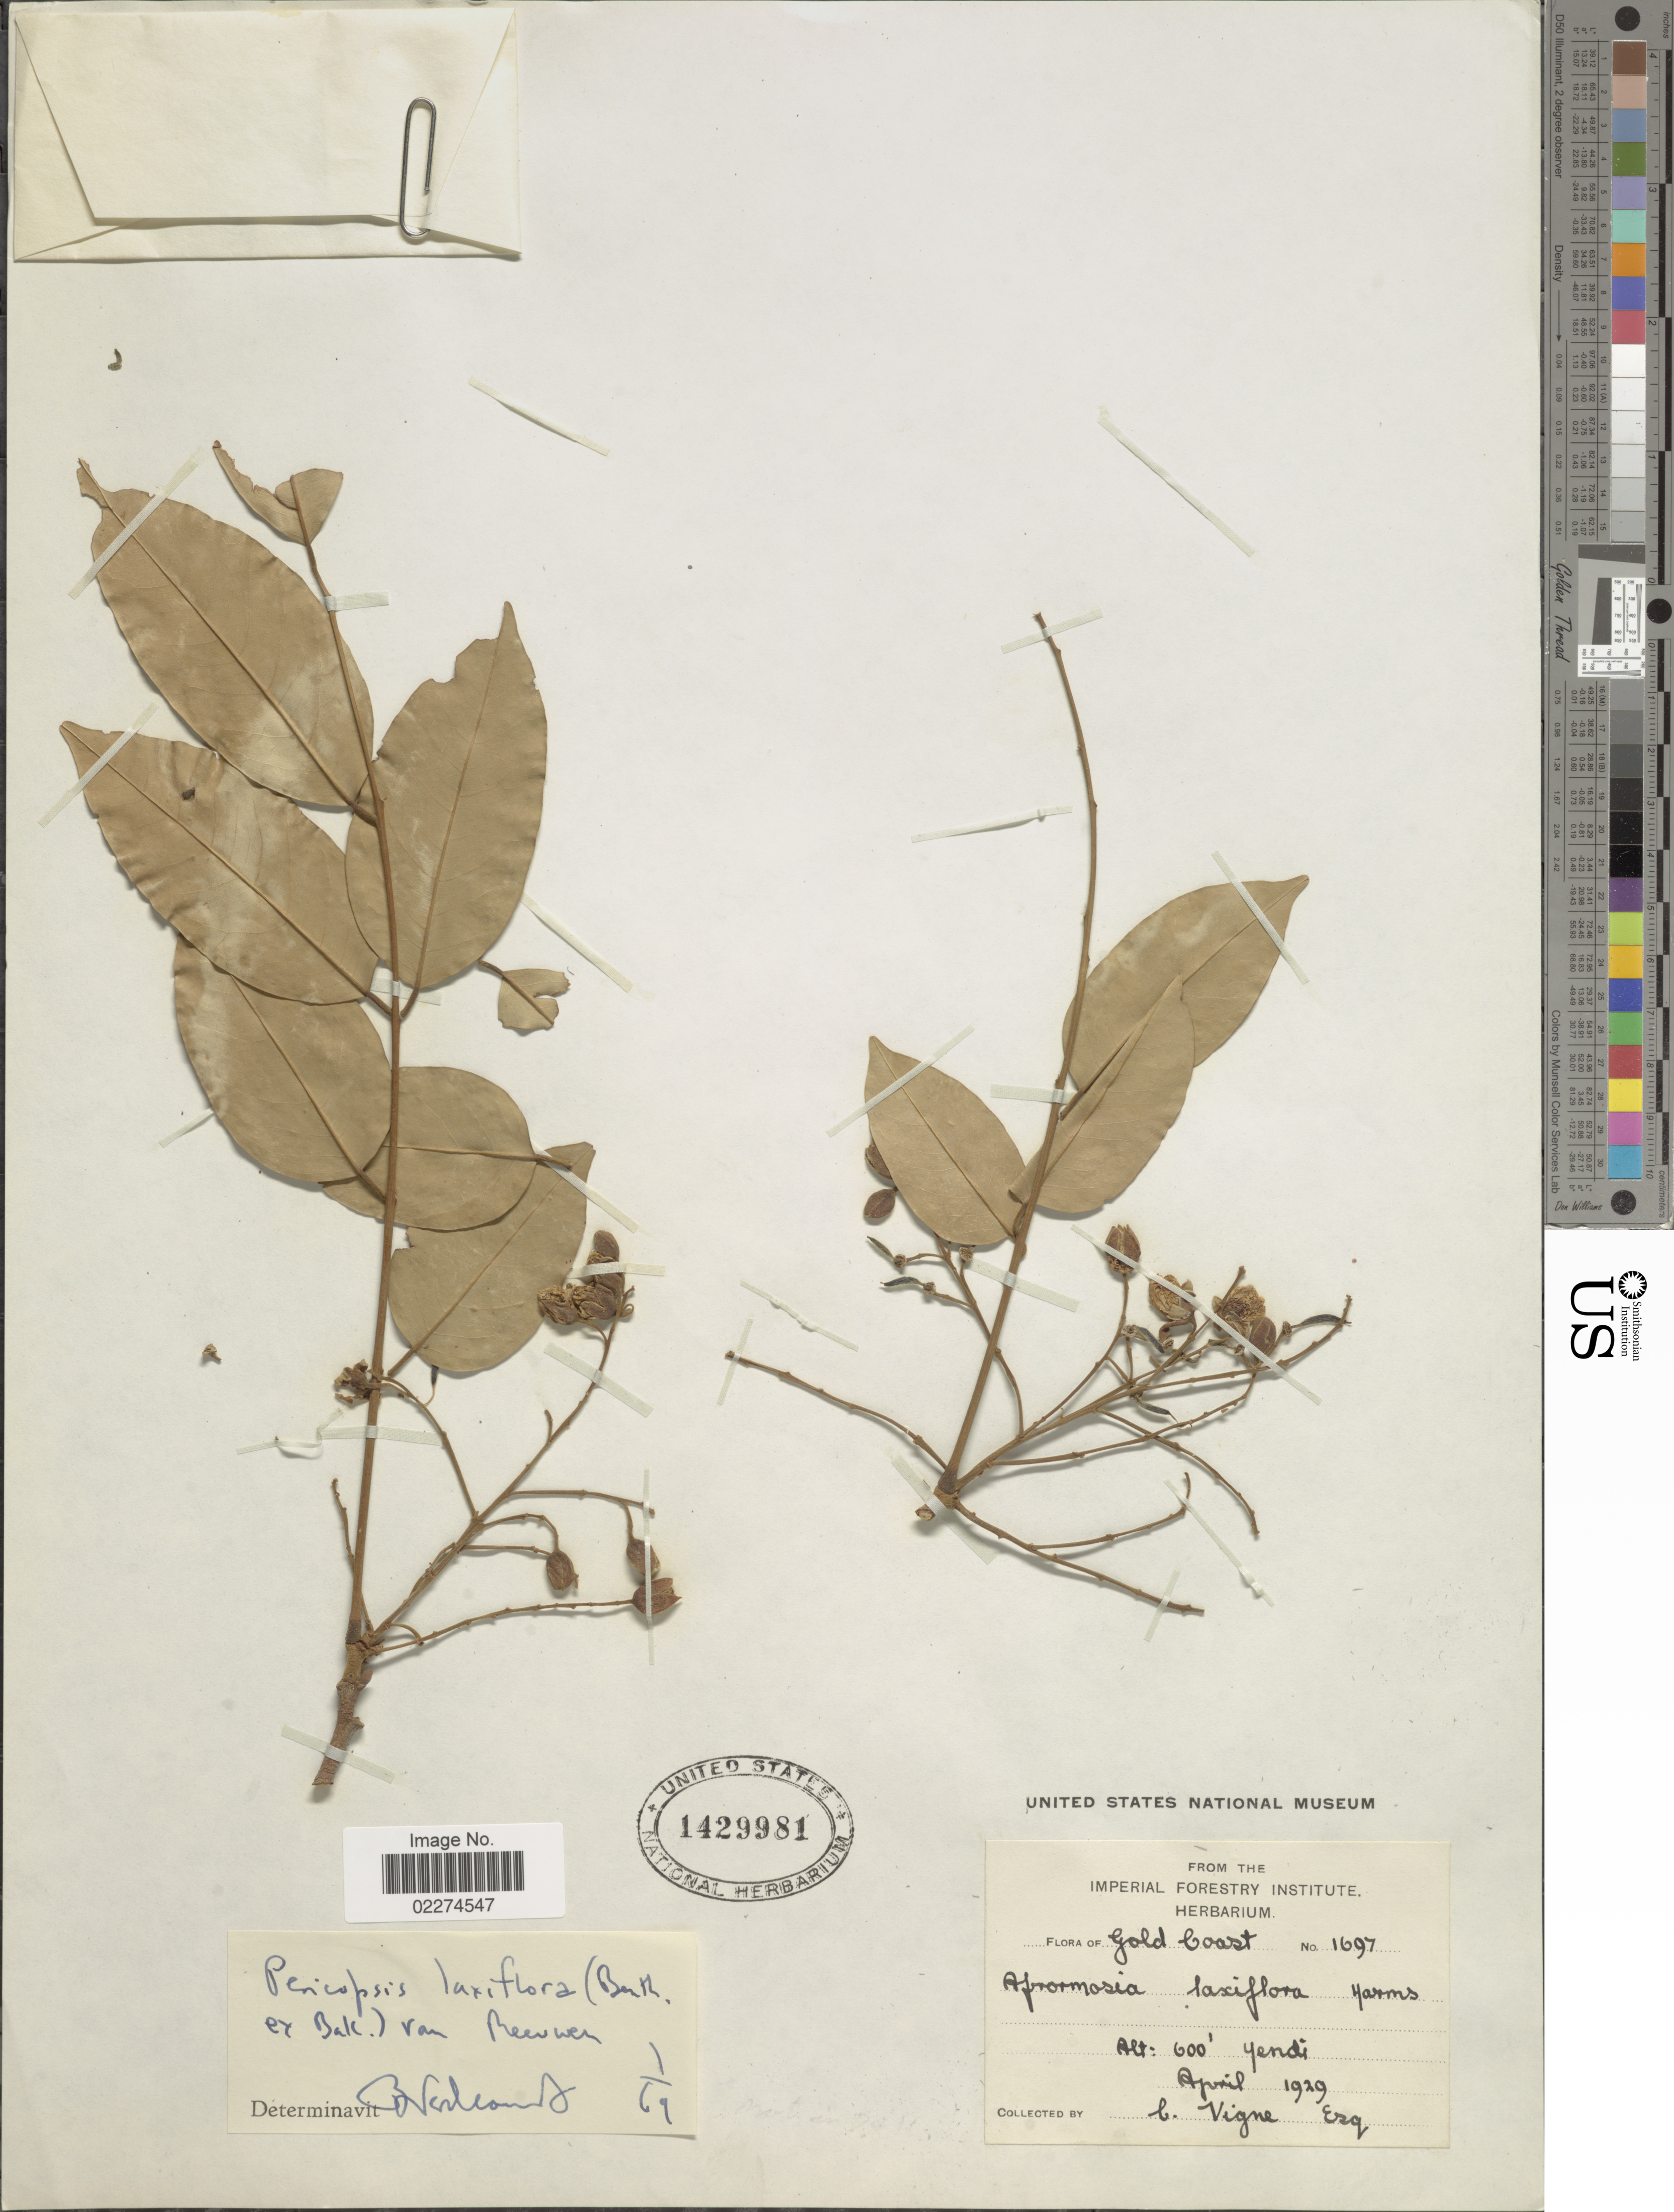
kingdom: Plantae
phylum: Tracheophyta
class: Magnoliopsida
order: Fabales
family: Fabaceae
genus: Pericopsis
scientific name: Pericopsis laxiflora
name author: (Baker &) Meeuwen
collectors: C. Vigne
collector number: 1697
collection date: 1939-04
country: Ghana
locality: Gold Coast, Yendi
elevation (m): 183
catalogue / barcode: US 1429981